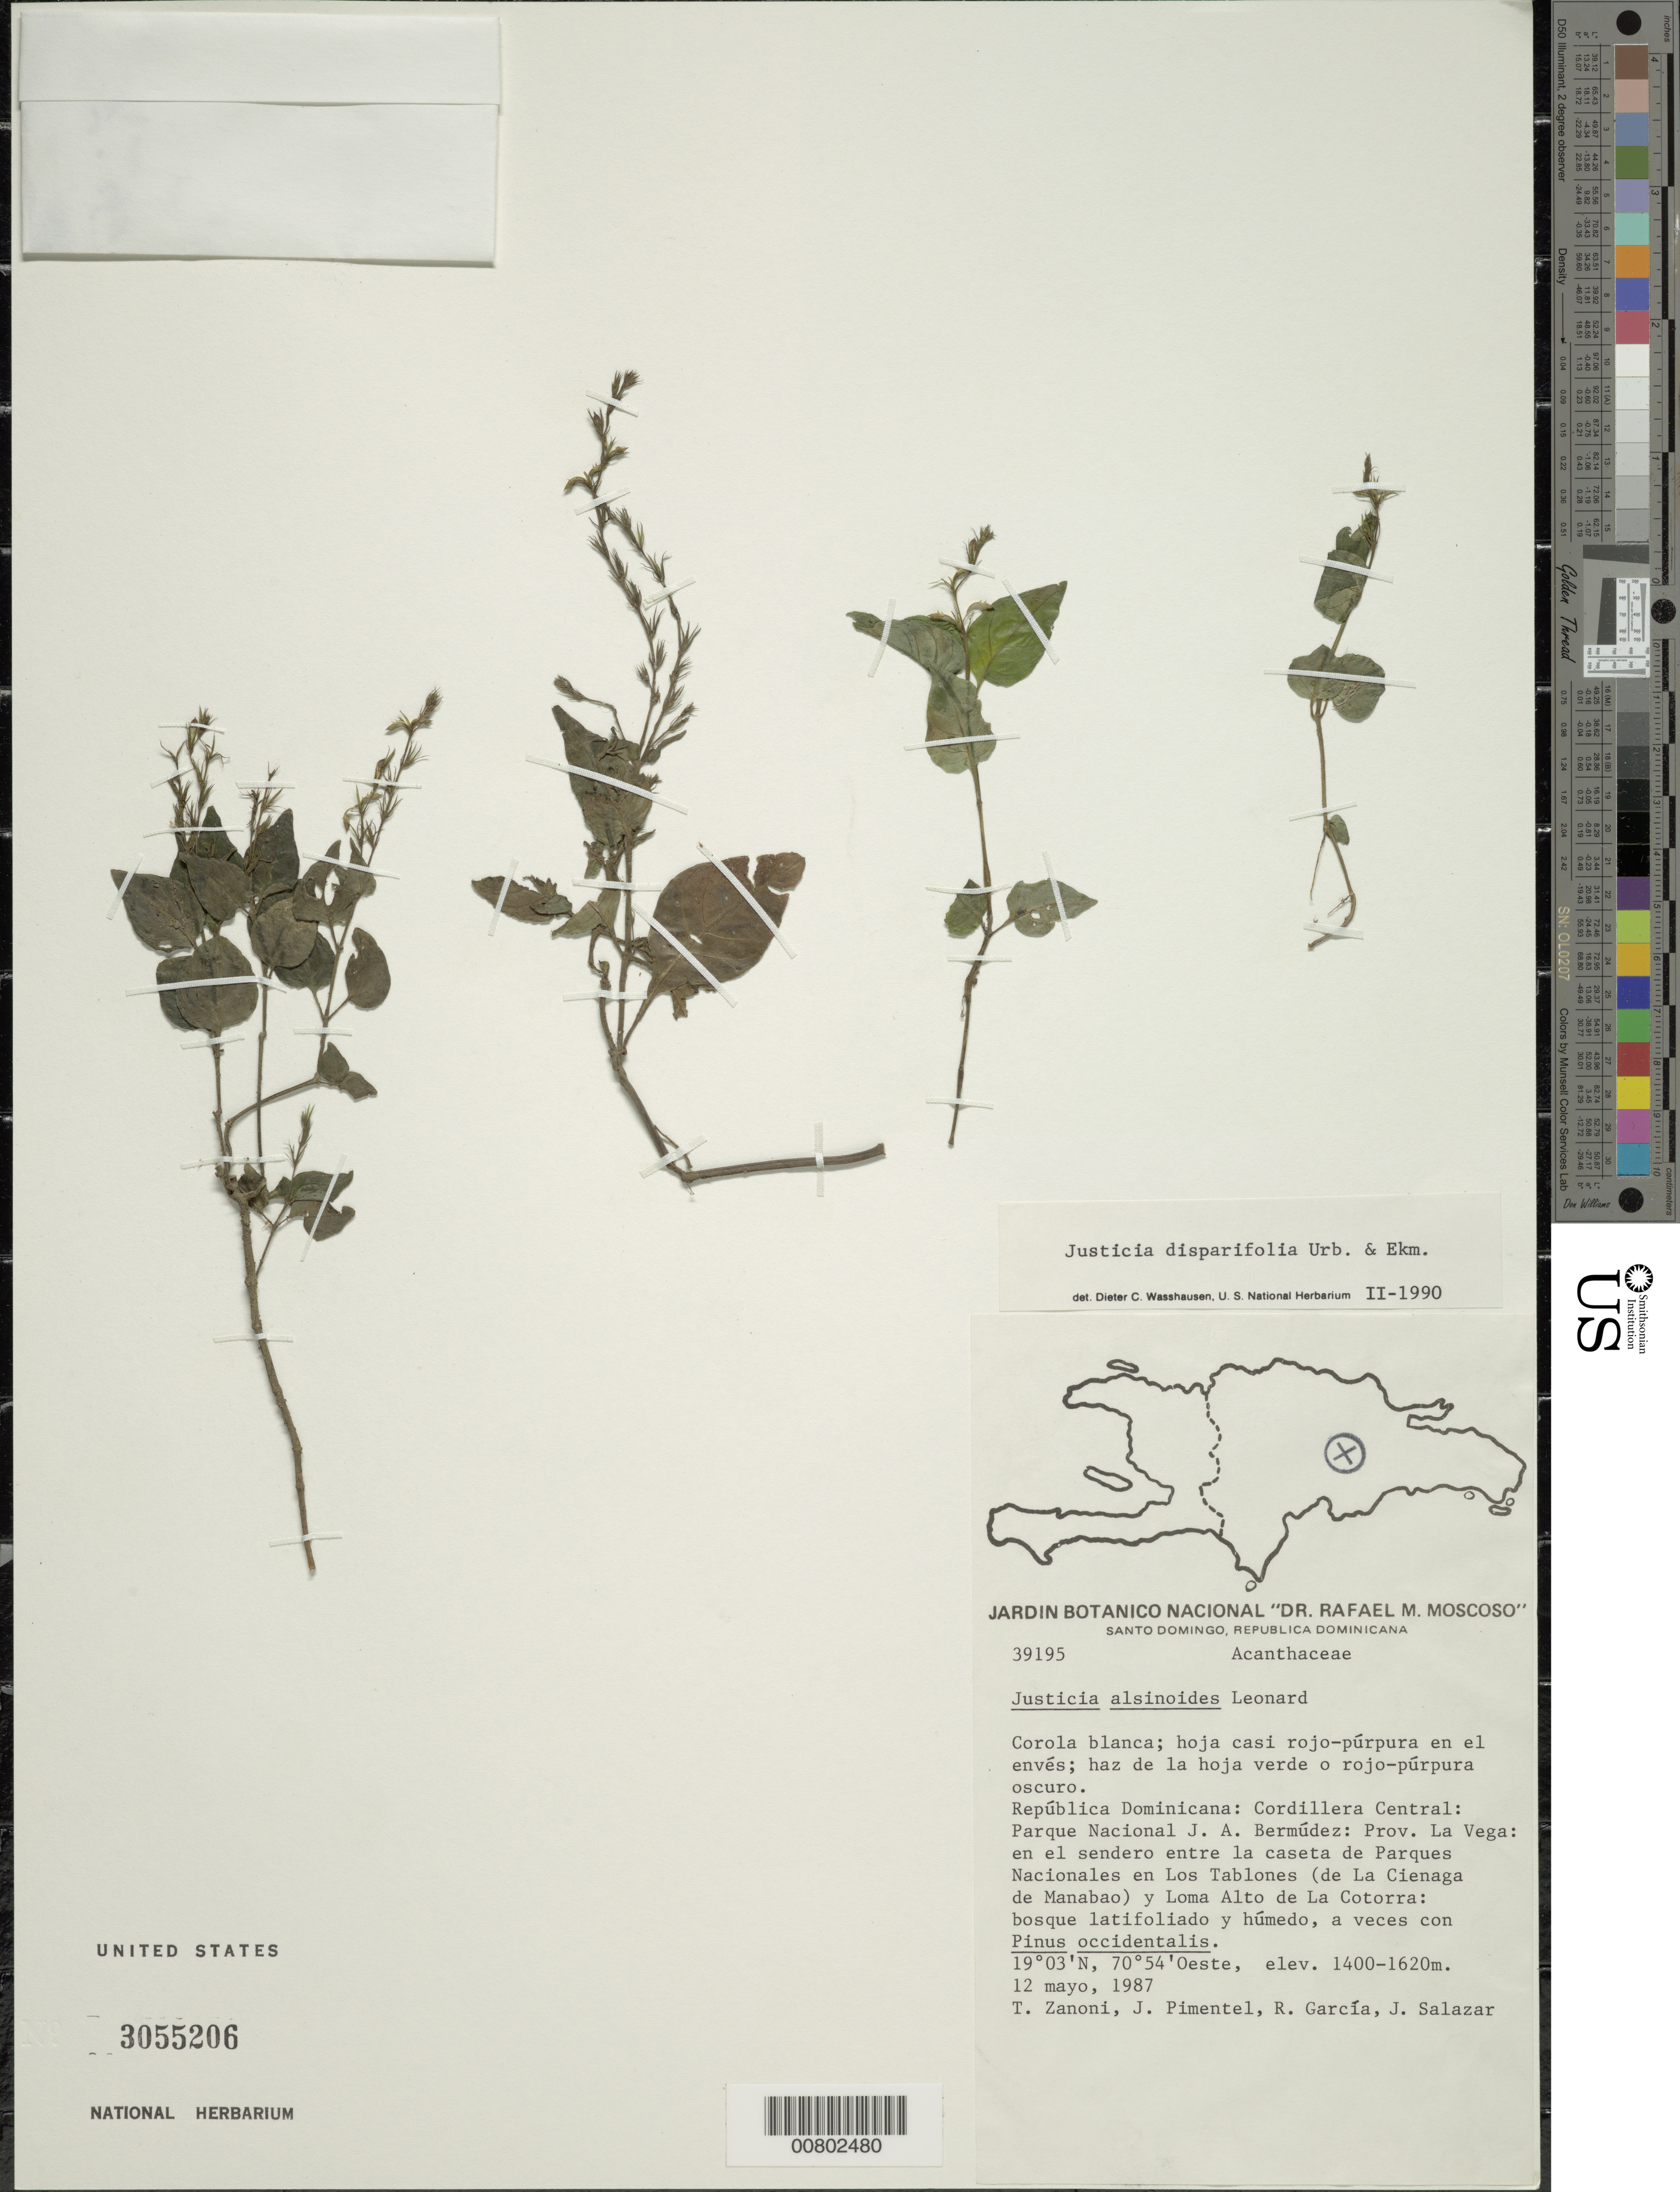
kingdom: Plantae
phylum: Tracheophyta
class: Magnoliopsida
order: Lamiales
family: Acanthaceae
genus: Justicia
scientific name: Justicia disparifolia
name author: Urb. & Ekman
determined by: Wasshausen, Dieter C., (BOT), Smithsonian Institution - National Museum of Natural History (UNITED STATES)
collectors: T. A. Zanoni, J. Pimentel, R. G. García & J. Salazar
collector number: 39195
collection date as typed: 12 May 1987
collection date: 1987-05-12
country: Dominican Republic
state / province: La Vega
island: Hispaniola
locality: Cordillera Central; Parque Nacional J.A. Bermúdez; en el sendero entre la caseta de Parques Nacionales en Los Tablones (de La Cienaga de Manabao) y Loma Alto de La Cotorra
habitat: En el sendero en bosque latifoliado y húmedo, a veces con Pinus occidentalis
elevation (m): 1400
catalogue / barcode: US 3055206